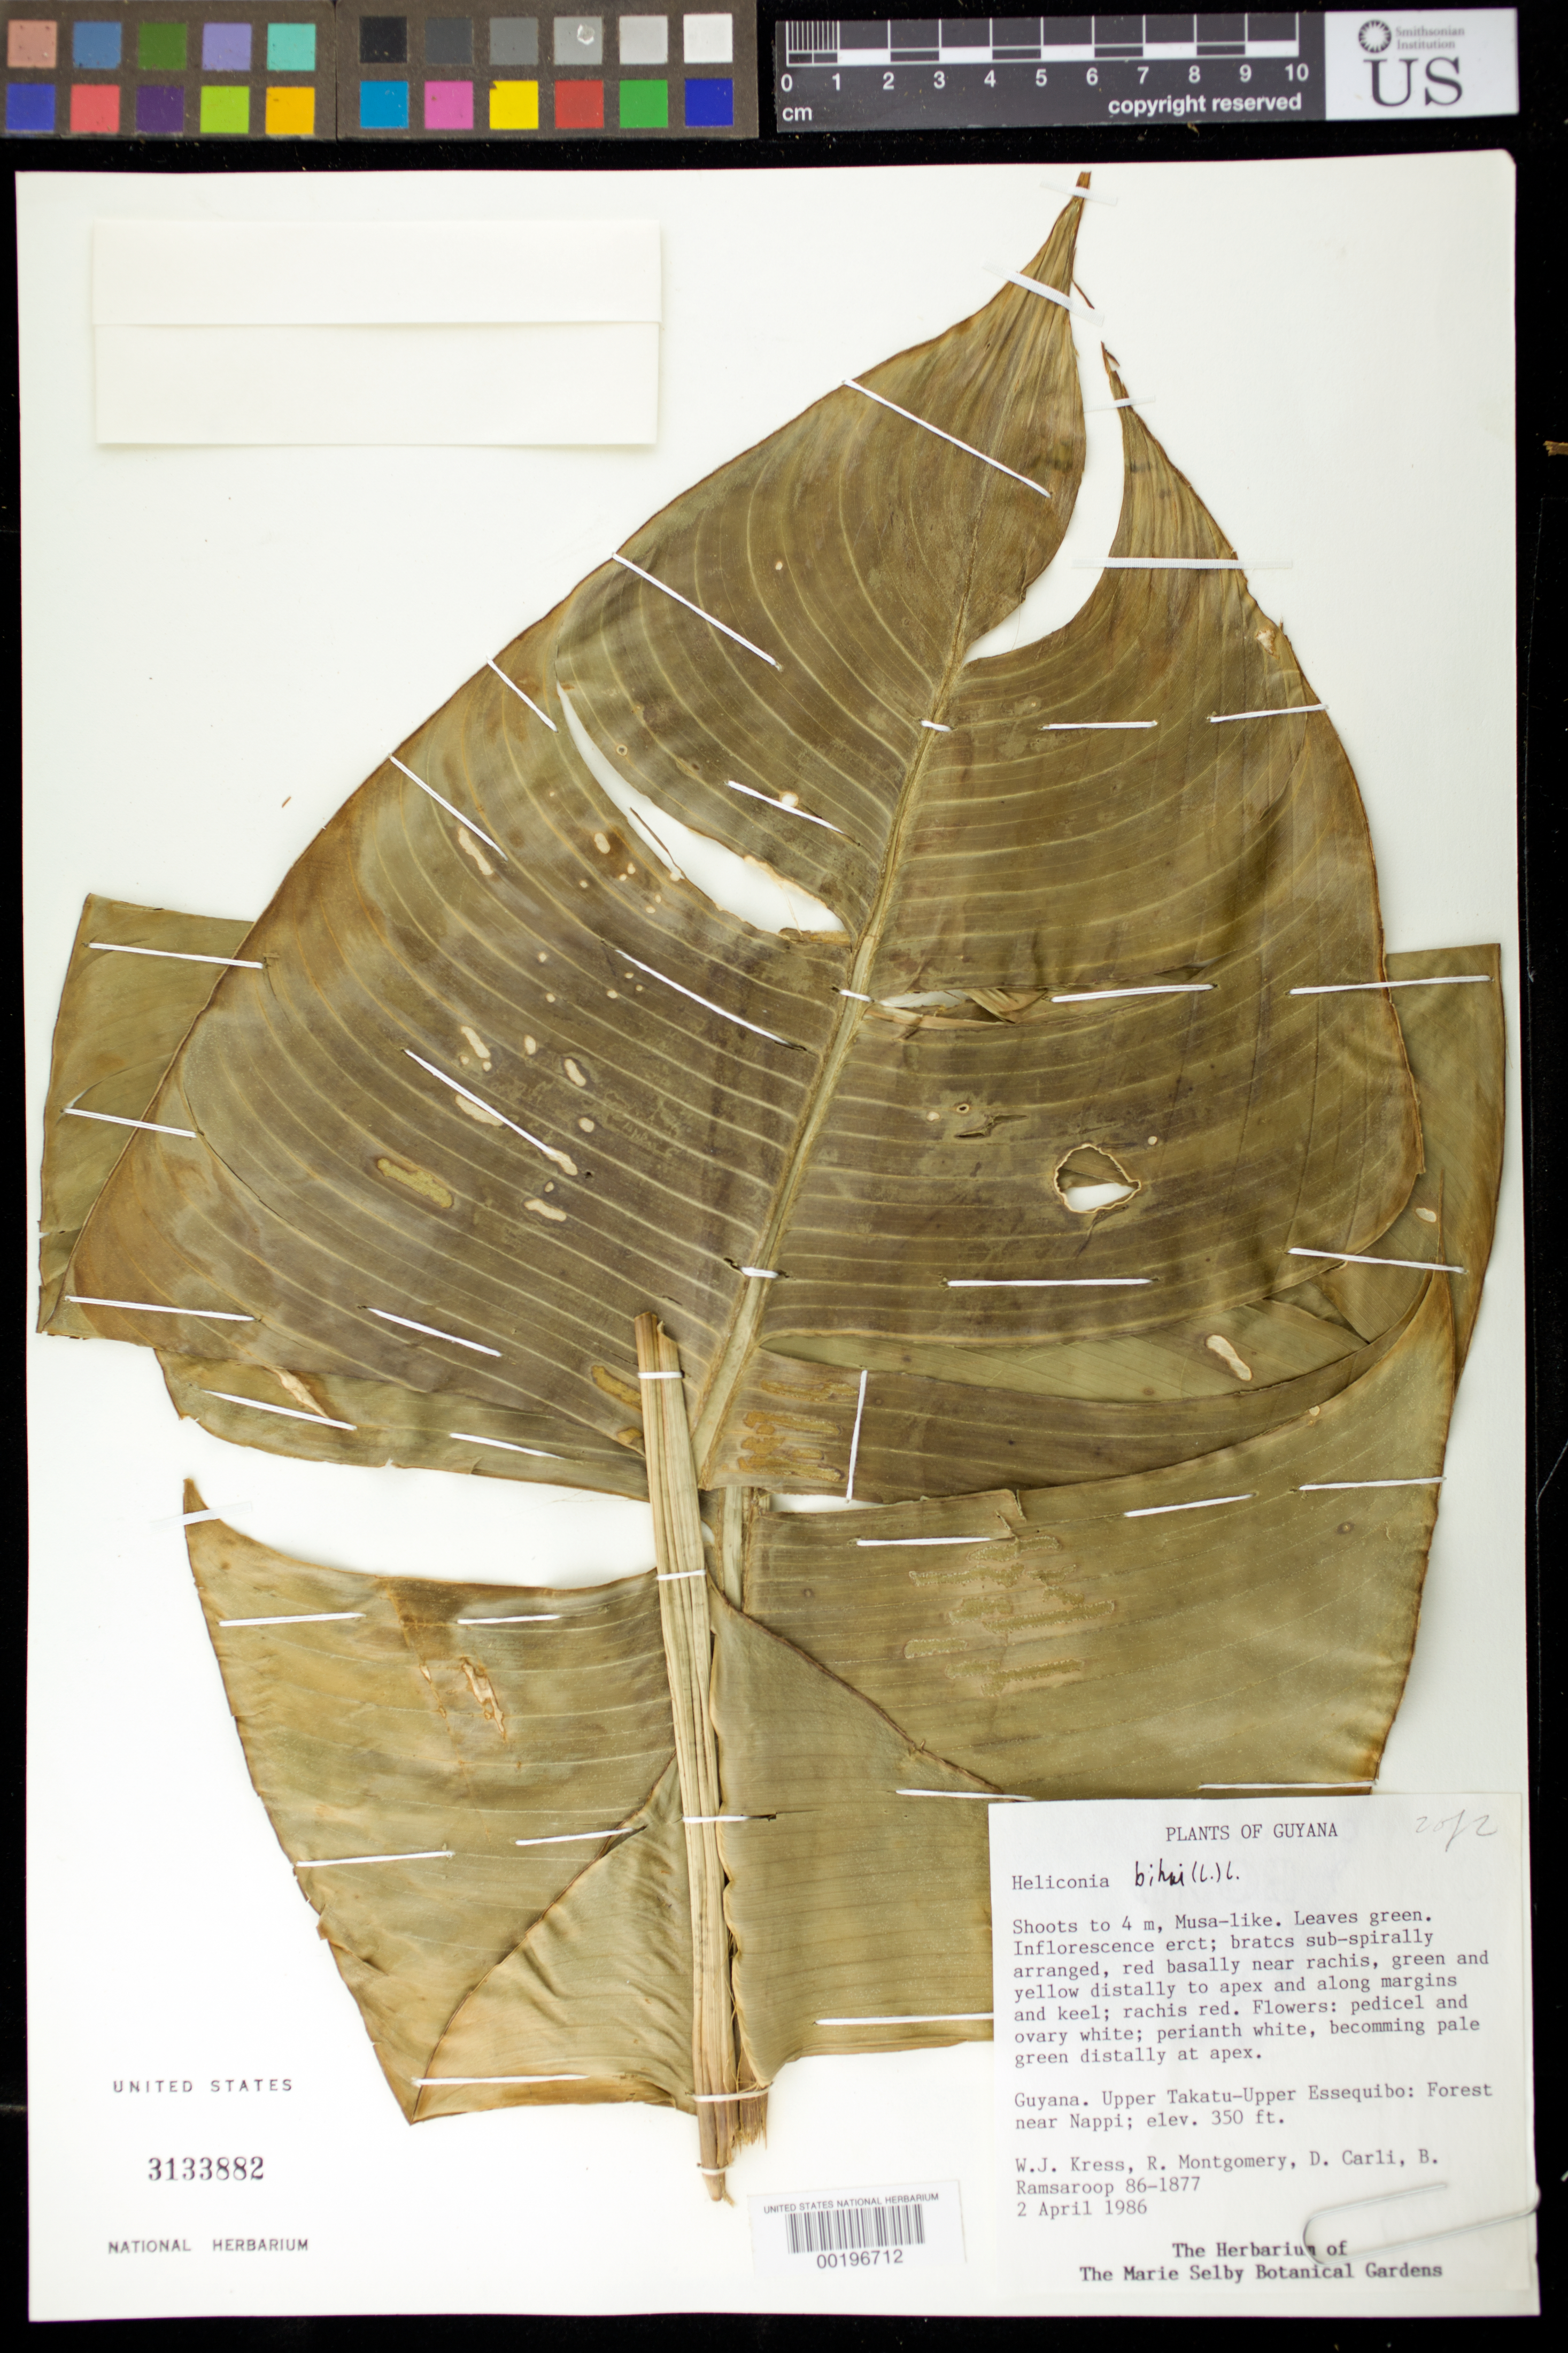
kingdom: Plantae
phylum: Tracheophyta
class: Liliopsida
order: Zingiberales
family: Heliconiaceae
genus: Heliconia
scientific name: Heliconia bihai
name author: (L.) L.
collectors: W. J. Kress, R. Montgomery, D. Carli & B. Ramsaroop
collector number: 86-1877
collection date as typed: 02 Apr 1986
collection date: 1986-04-02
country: Guyana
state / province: U. Takutu-U. Essequibo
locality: Forest near nappi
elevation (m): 107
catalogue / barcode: US 3133882